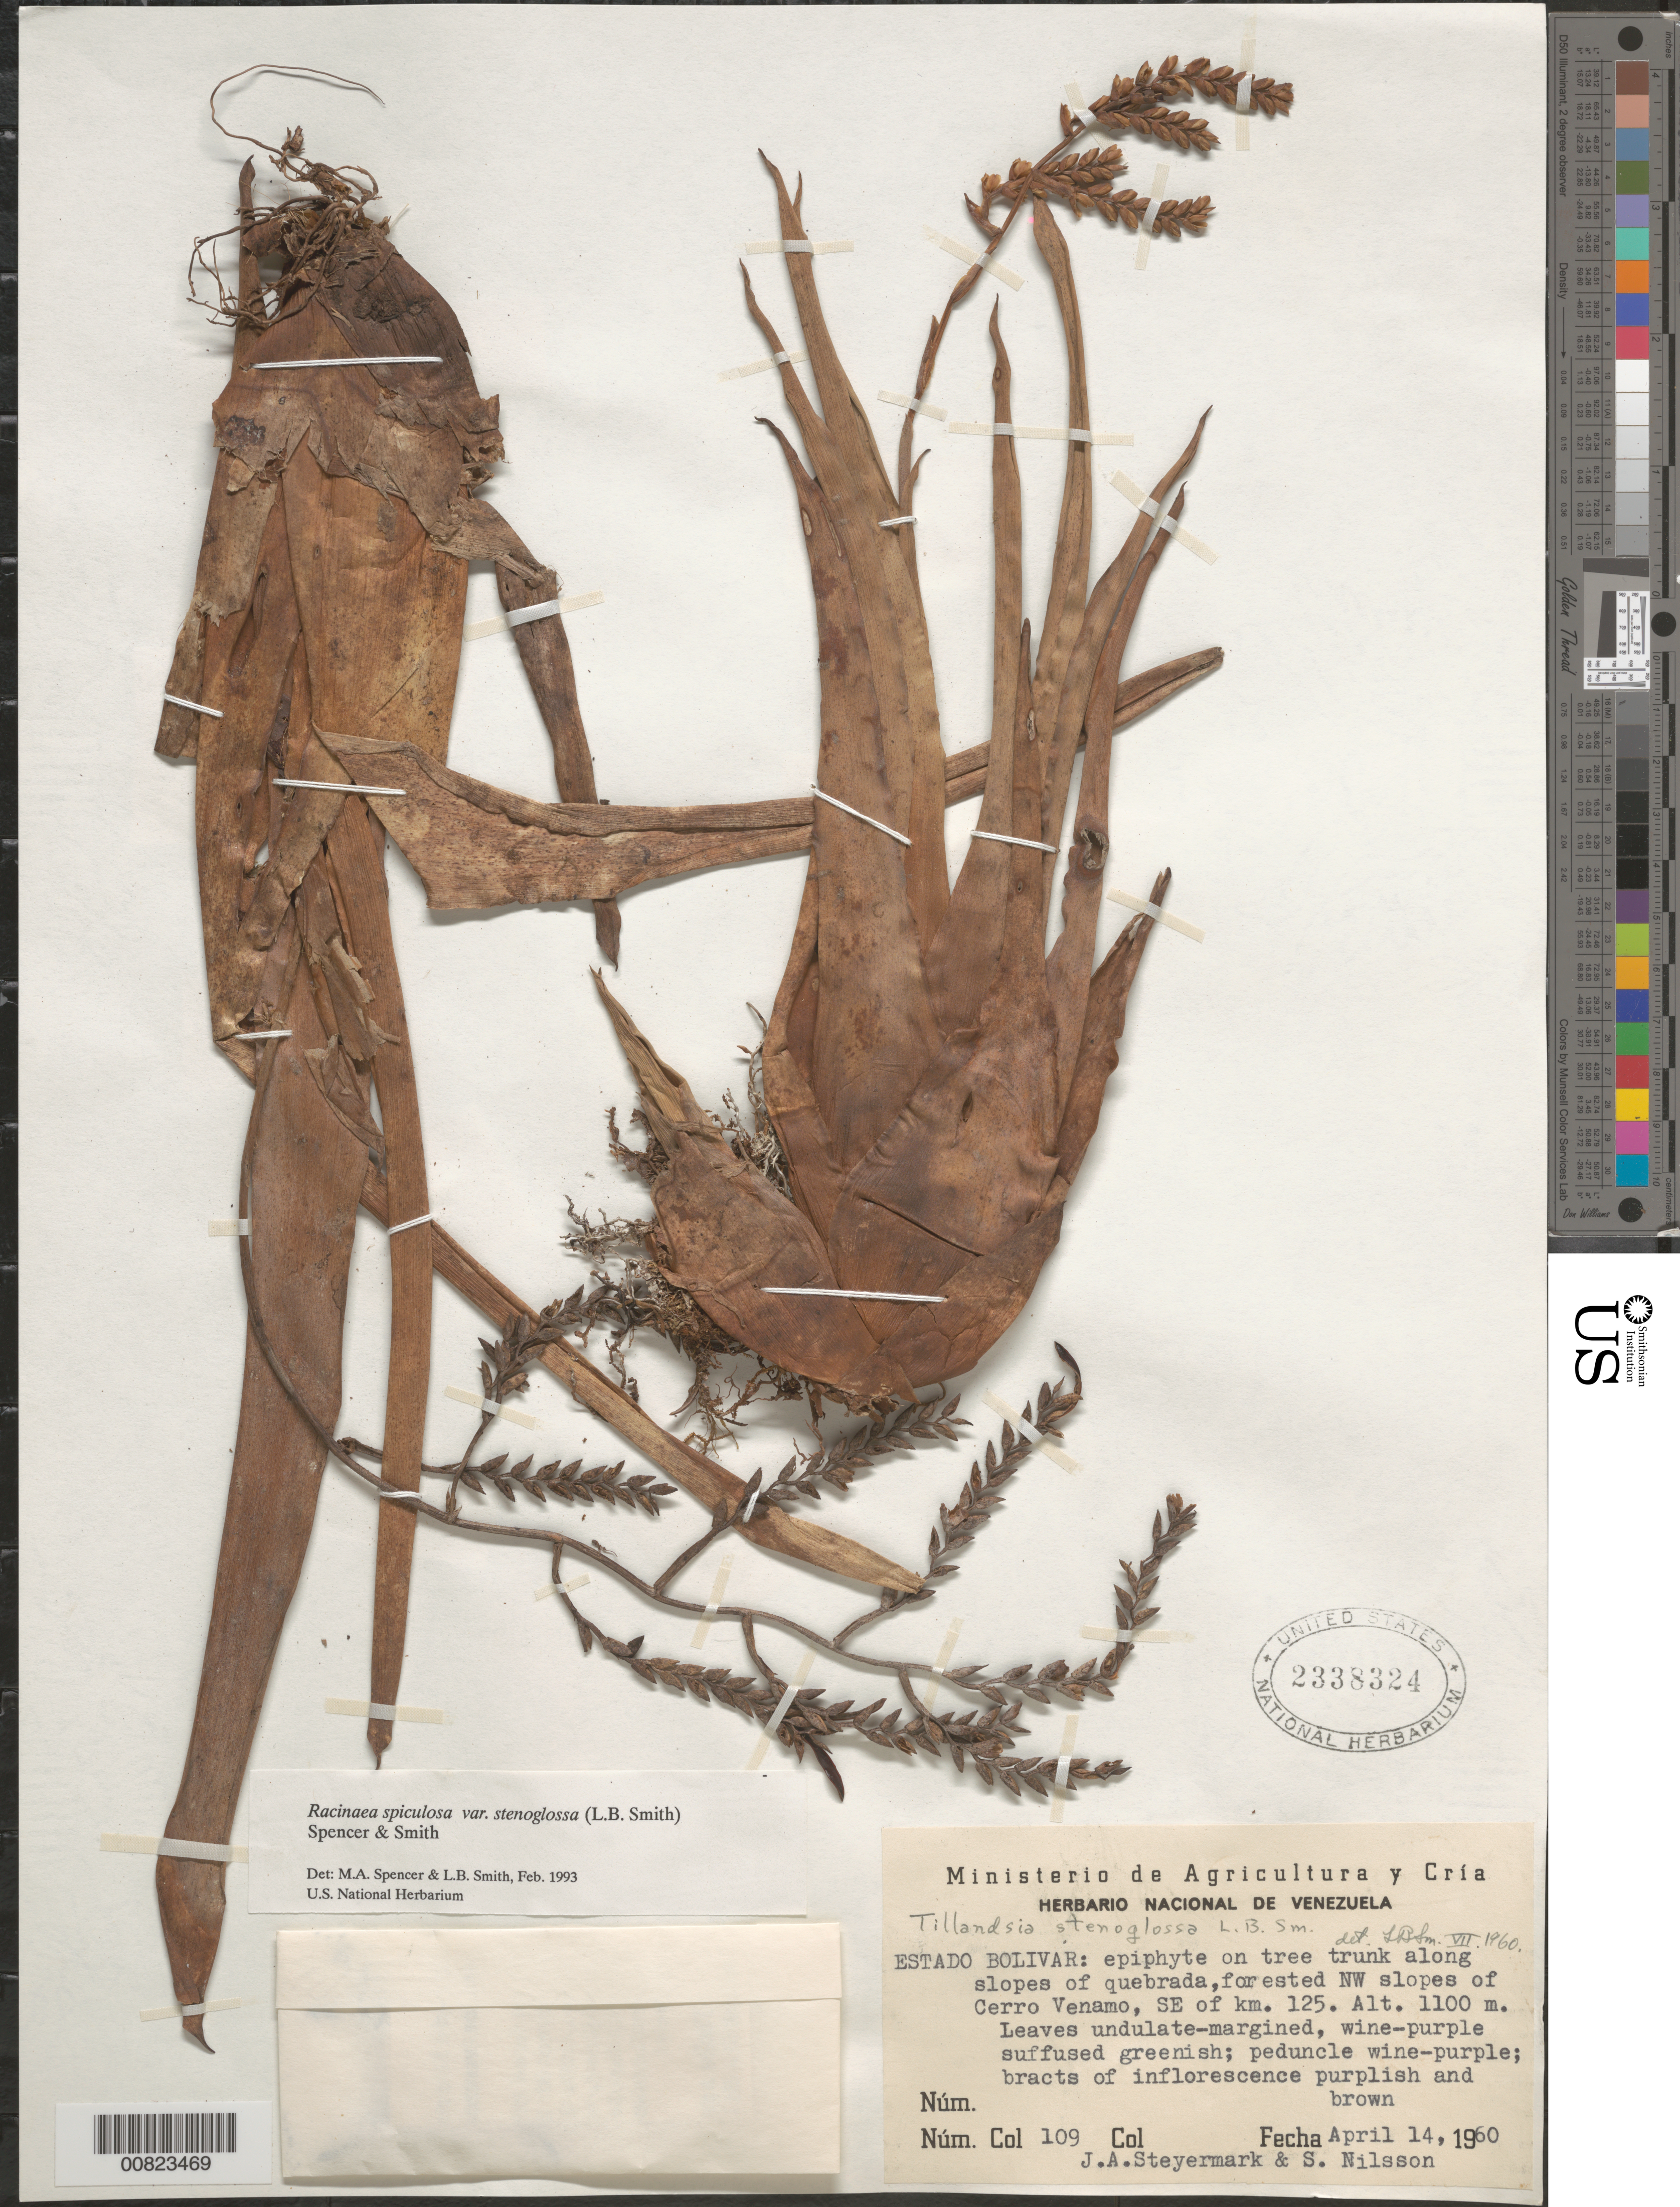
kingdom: Plantae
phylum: Tracheophyta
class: Liliopsida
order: Poales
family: Bromeliaceae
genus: Racinaea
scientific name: Racinaea spiculosa var. stenoglossa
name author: (L.B. Sm.) M.A. Spencer & L.B. Sm.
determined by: Spencer, M. A.; Smith, L. B.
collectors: J. Steyermark & S. Nilsson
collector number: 60 109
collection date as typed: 14-Apr-60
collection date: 1960-04-14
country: Venezuela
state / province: Bolívar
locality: Cerro Venamo, NW slopes, SE of campamento 125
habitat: Forested slopes along slopes of quebrada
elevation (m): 1100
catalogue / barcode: US 2338324